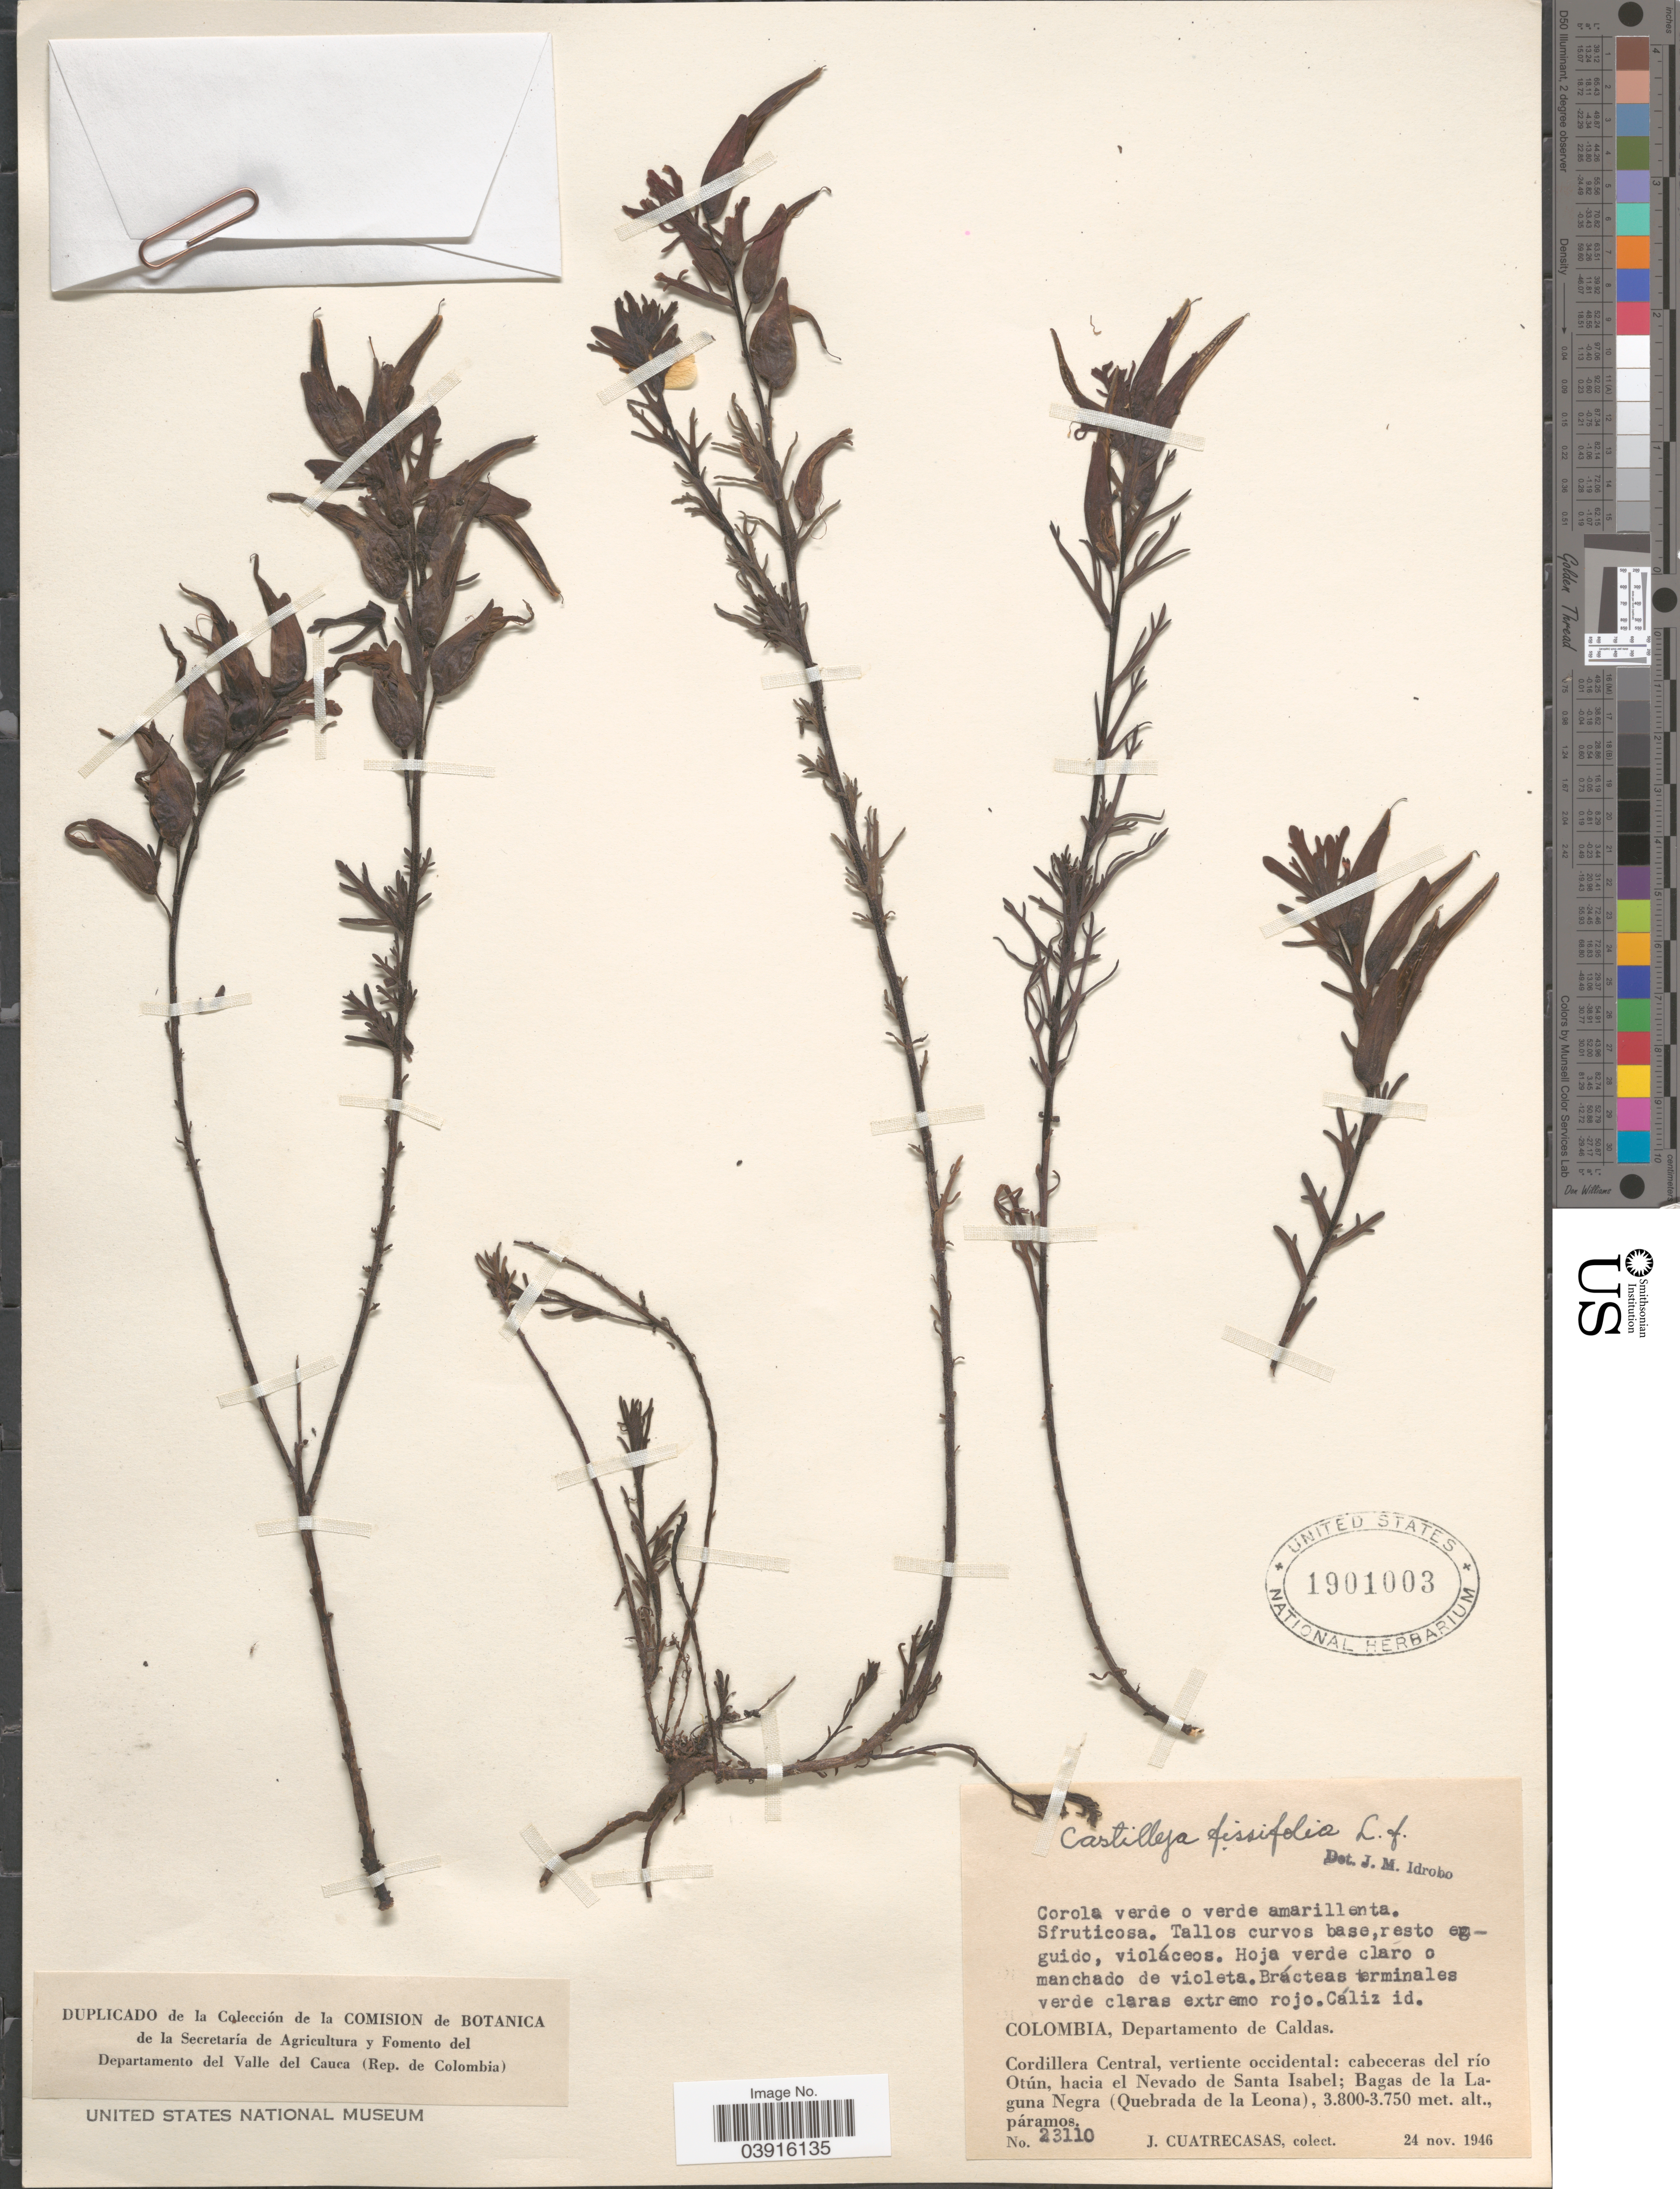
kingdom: Plantae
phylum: Tracheophyta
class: Magnoliopsida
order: Lamiales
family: Orobanchaceae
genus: Castilleja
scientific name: Castilleja fissifolia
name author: L. f.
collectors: J. Cuatrecasas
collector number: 23110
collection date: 1946-11-24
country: Colombia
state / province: Caldas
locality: Departamento de Caldas. Cordillera Central, vertiente occidental: cabeceras del río Otún, hacia el Nevado de Santa Isabel; Bagas de la Laguna Negra (Quebrada de la Leona).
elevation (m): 3750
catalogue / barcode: US 1901003